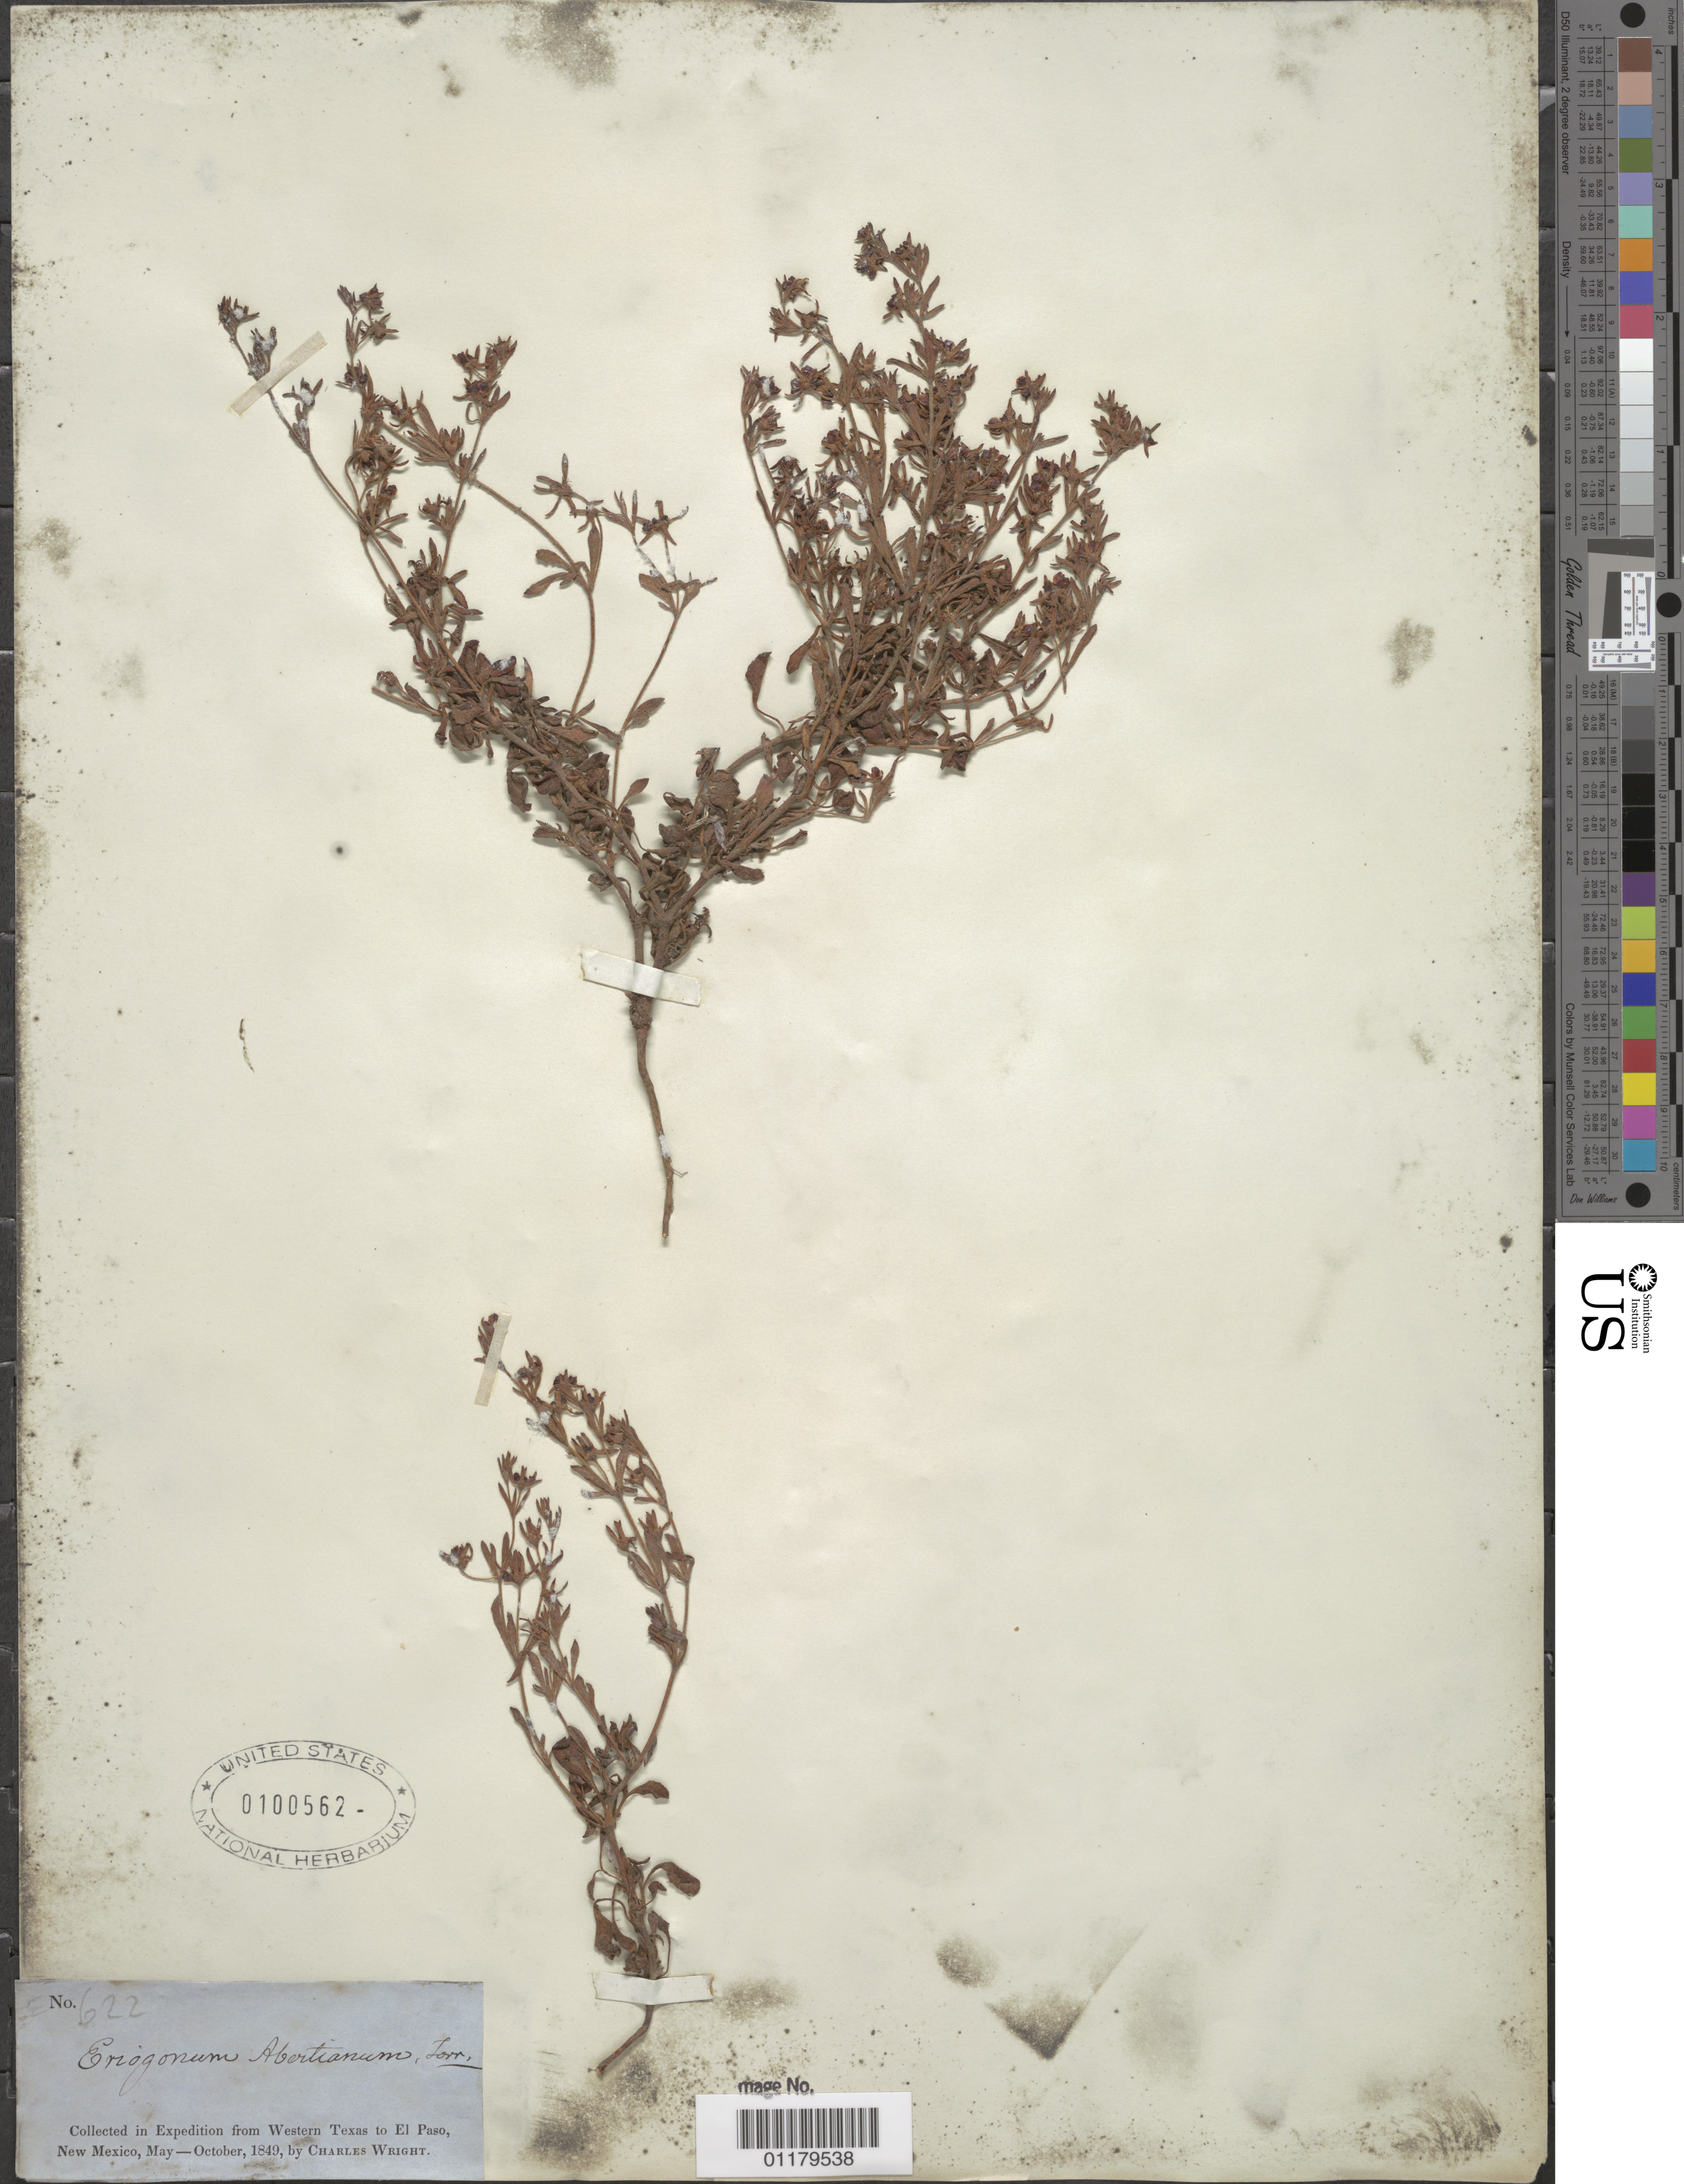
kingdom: Plantae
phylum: Tracheophyta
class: Magnoliopsida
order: Caryophyllales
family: Polygonaceae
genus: Eriogonum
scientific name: Eriogonum abertianum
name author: Torr.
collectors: C. Wright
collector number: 622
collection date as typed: May 1849 to -- Oct 1849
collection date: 1849-05/1849-10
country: United States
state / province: New Mexico / Texas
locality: from Western Texas to El Passo, New Mexico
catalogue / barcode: US 100562